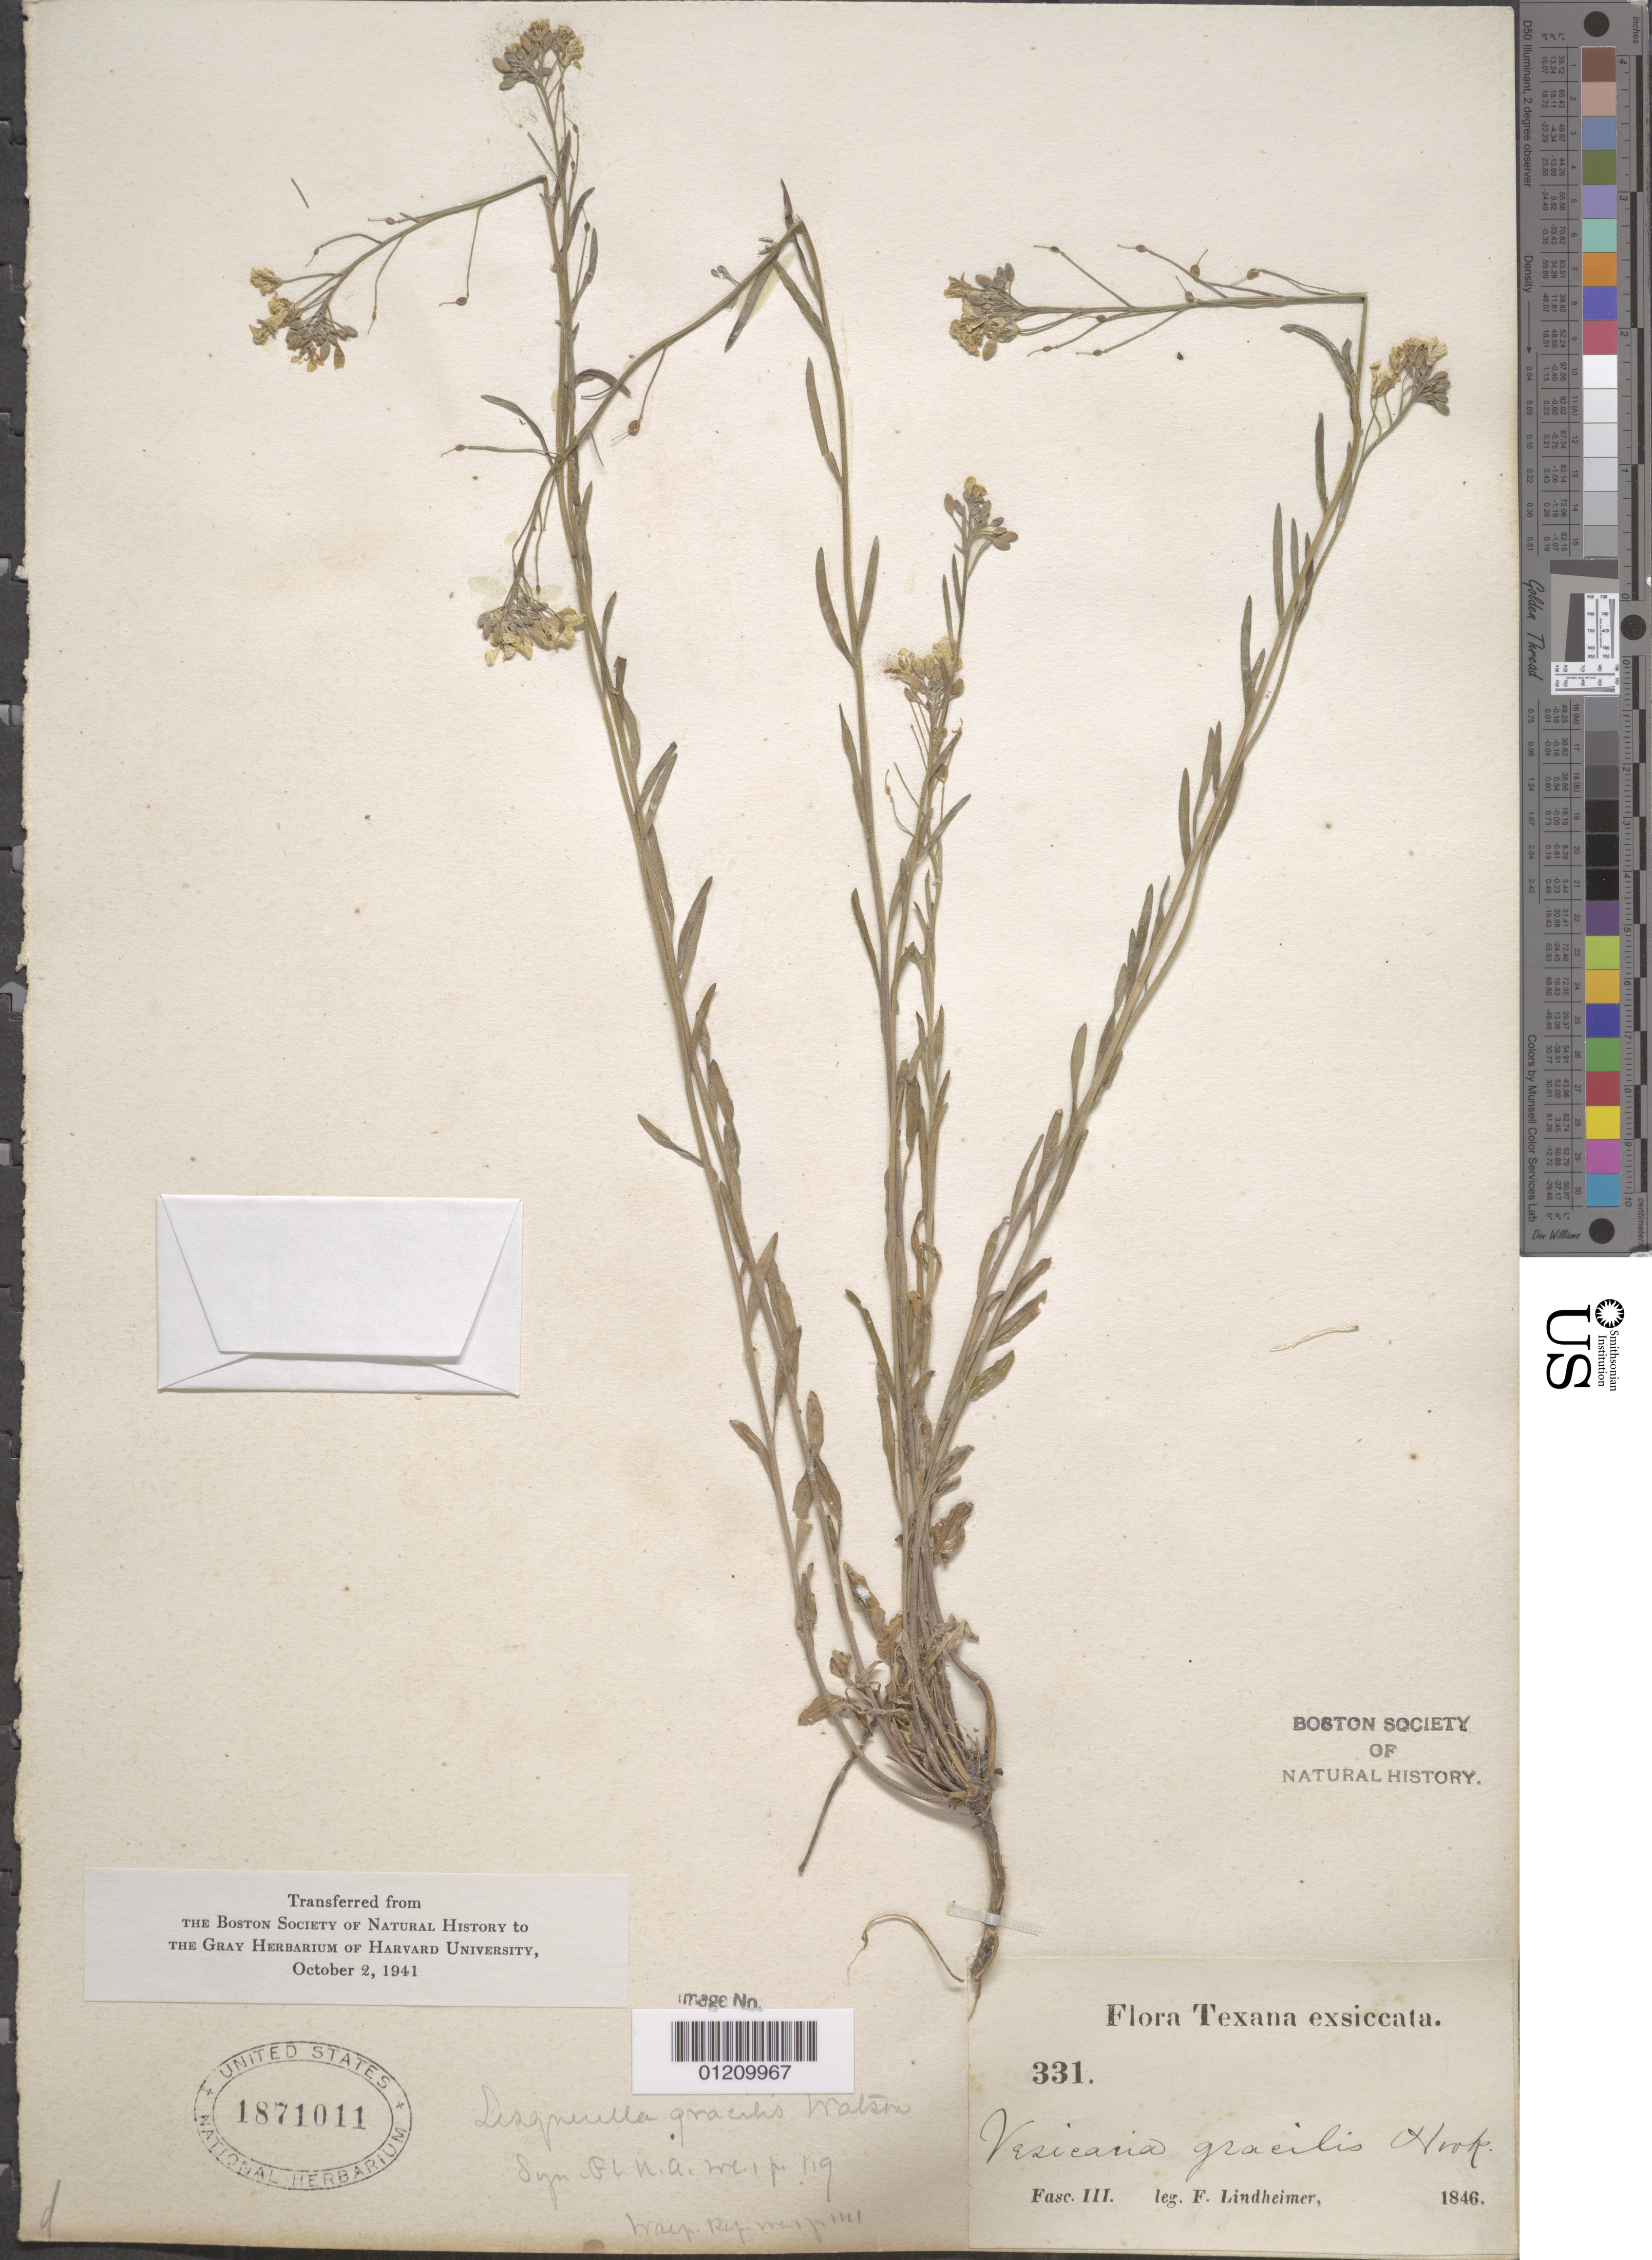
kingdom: Plantae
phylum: Tracheophyta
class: Magnoliopsida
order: Brassicales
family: Brassicaceae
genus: Lesquerella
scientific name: Lesquerella gracilis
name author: (Hook.) S. Watson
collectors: F. J. Lindheimer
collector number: FasIII 331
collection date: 1846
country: United States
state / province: Texas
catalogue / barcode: US 71011